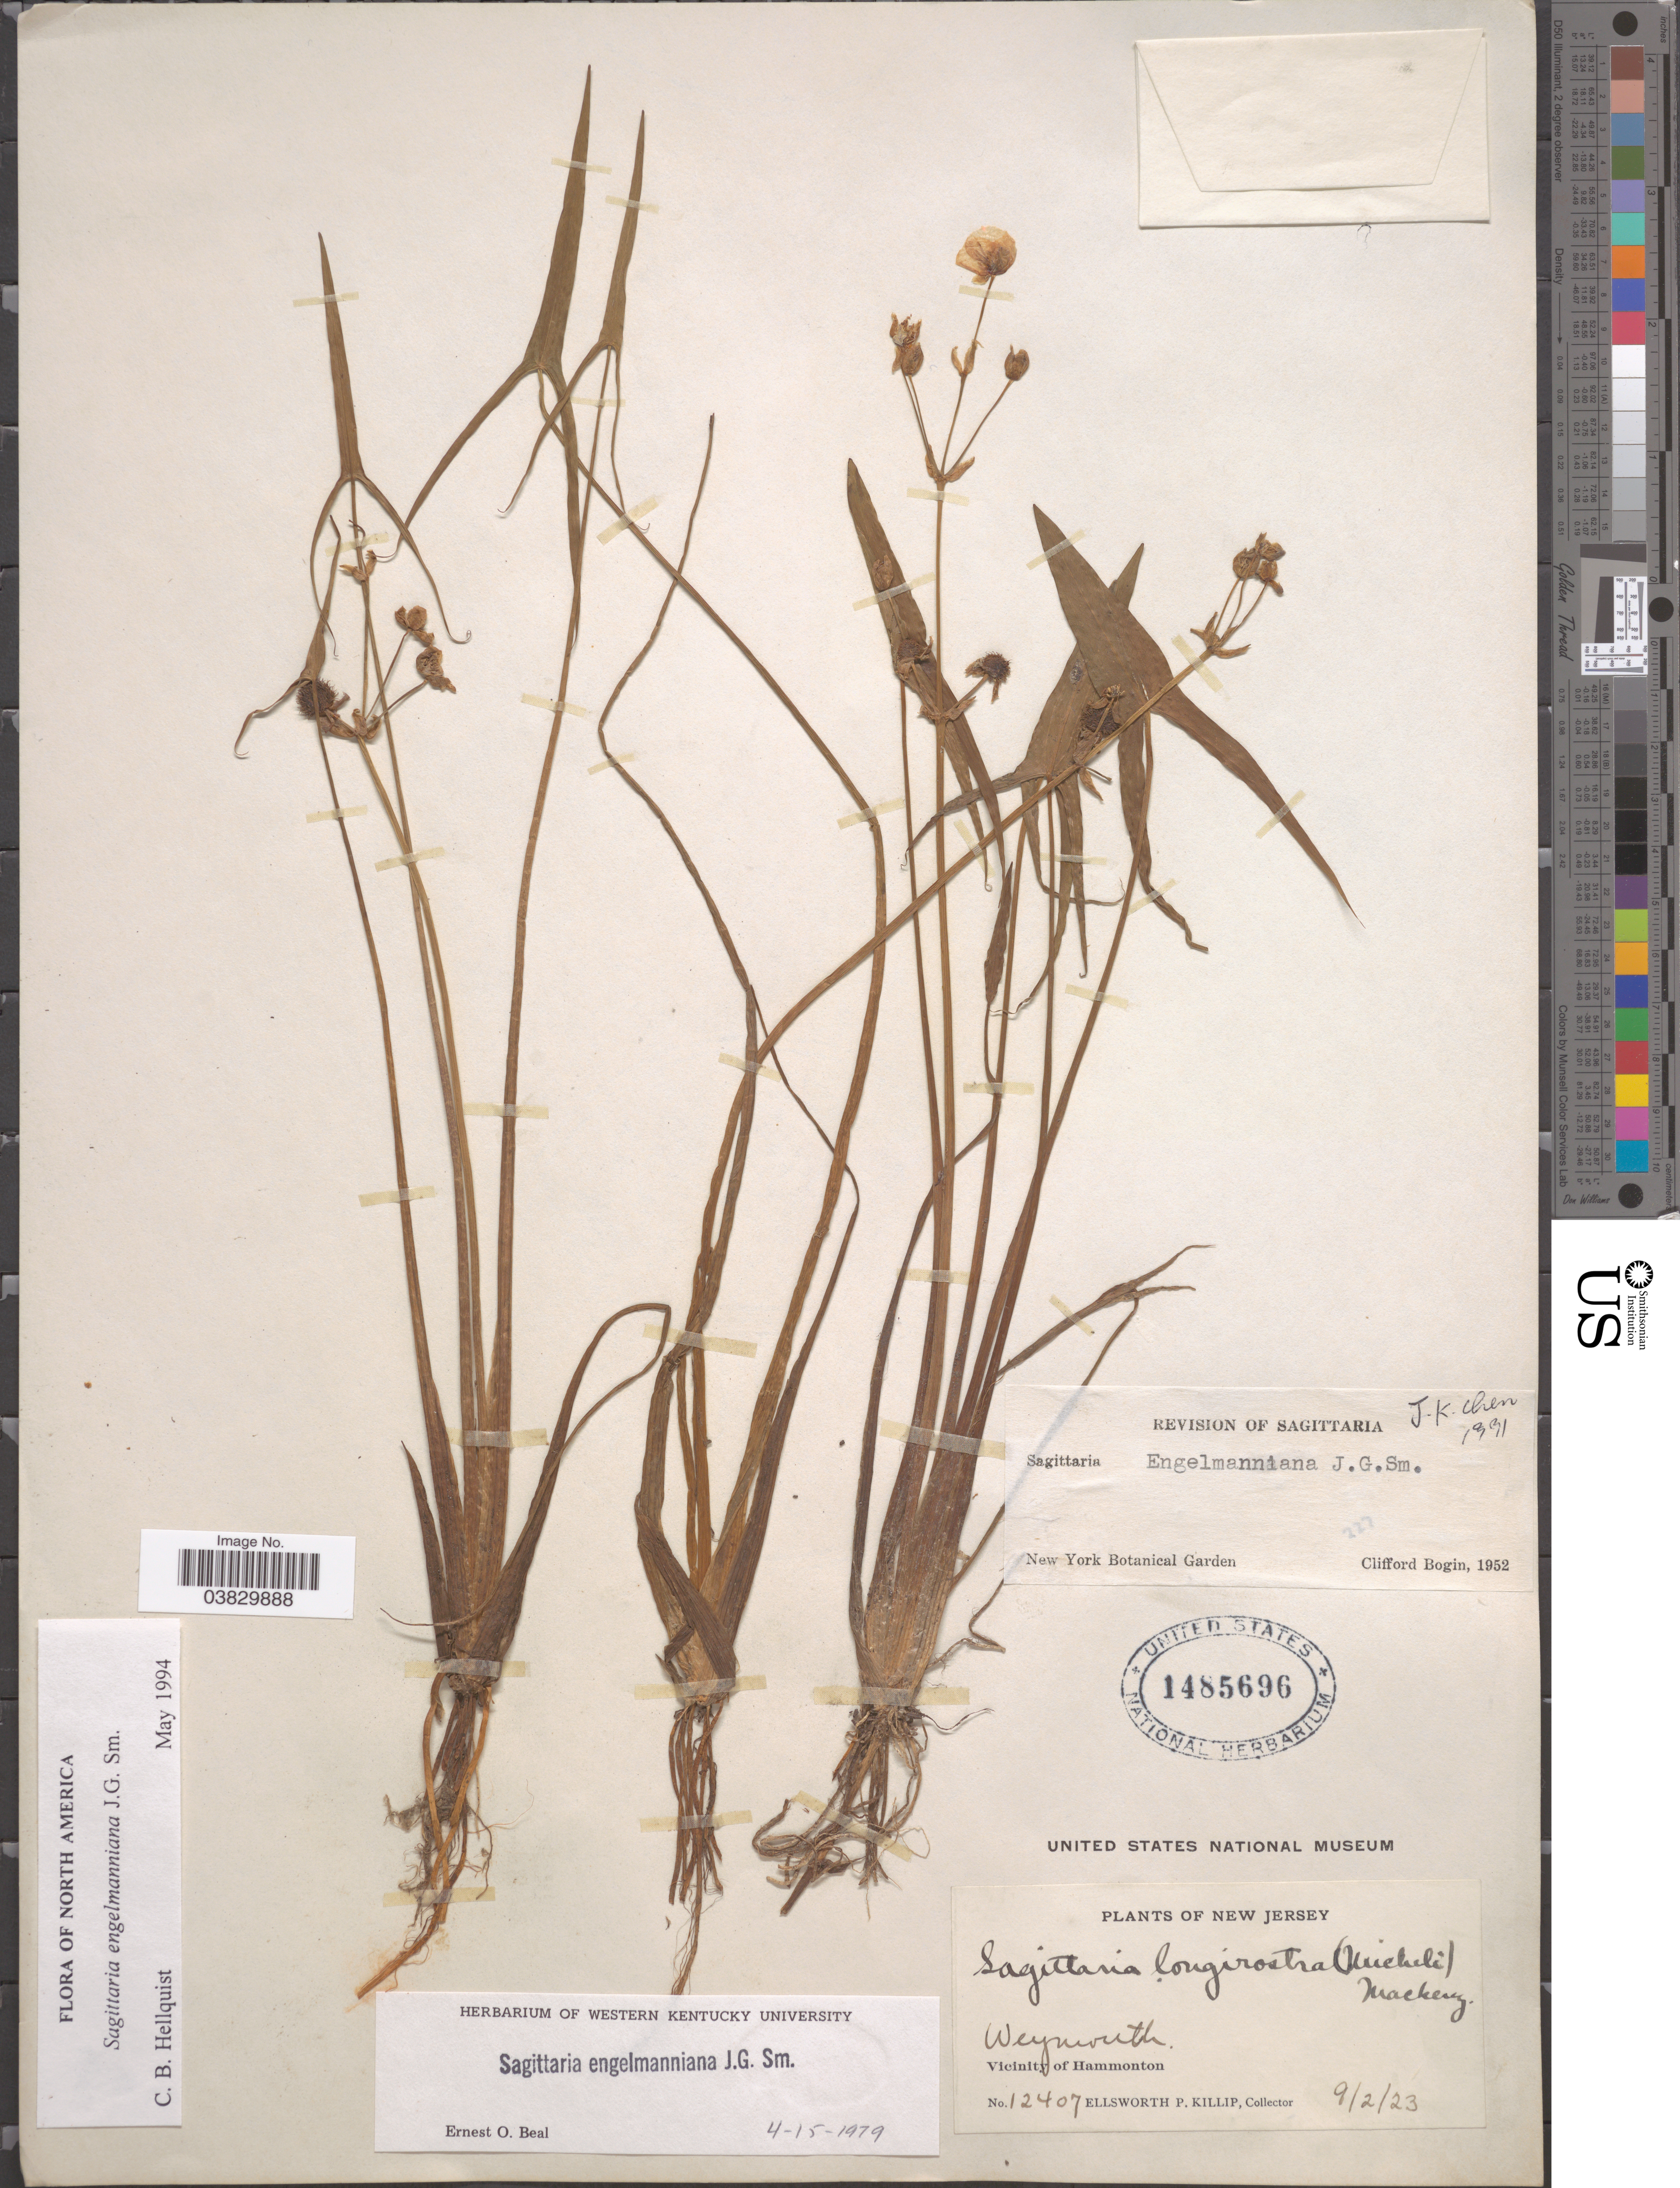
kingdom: Plantae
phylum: Tracheophyta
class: Liliopsida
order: Alismatales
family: Alismataceae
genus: Sagittaria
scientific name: Sagittaria engelmanniana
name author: J.G. Sm.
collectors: E. P. Killip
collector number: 12407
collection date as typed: Transcribed d/m/y: 2/9/23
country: United States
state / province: New Jersey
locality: Weymouth. Vicinity of Hammonton.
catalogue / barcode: US 1485696